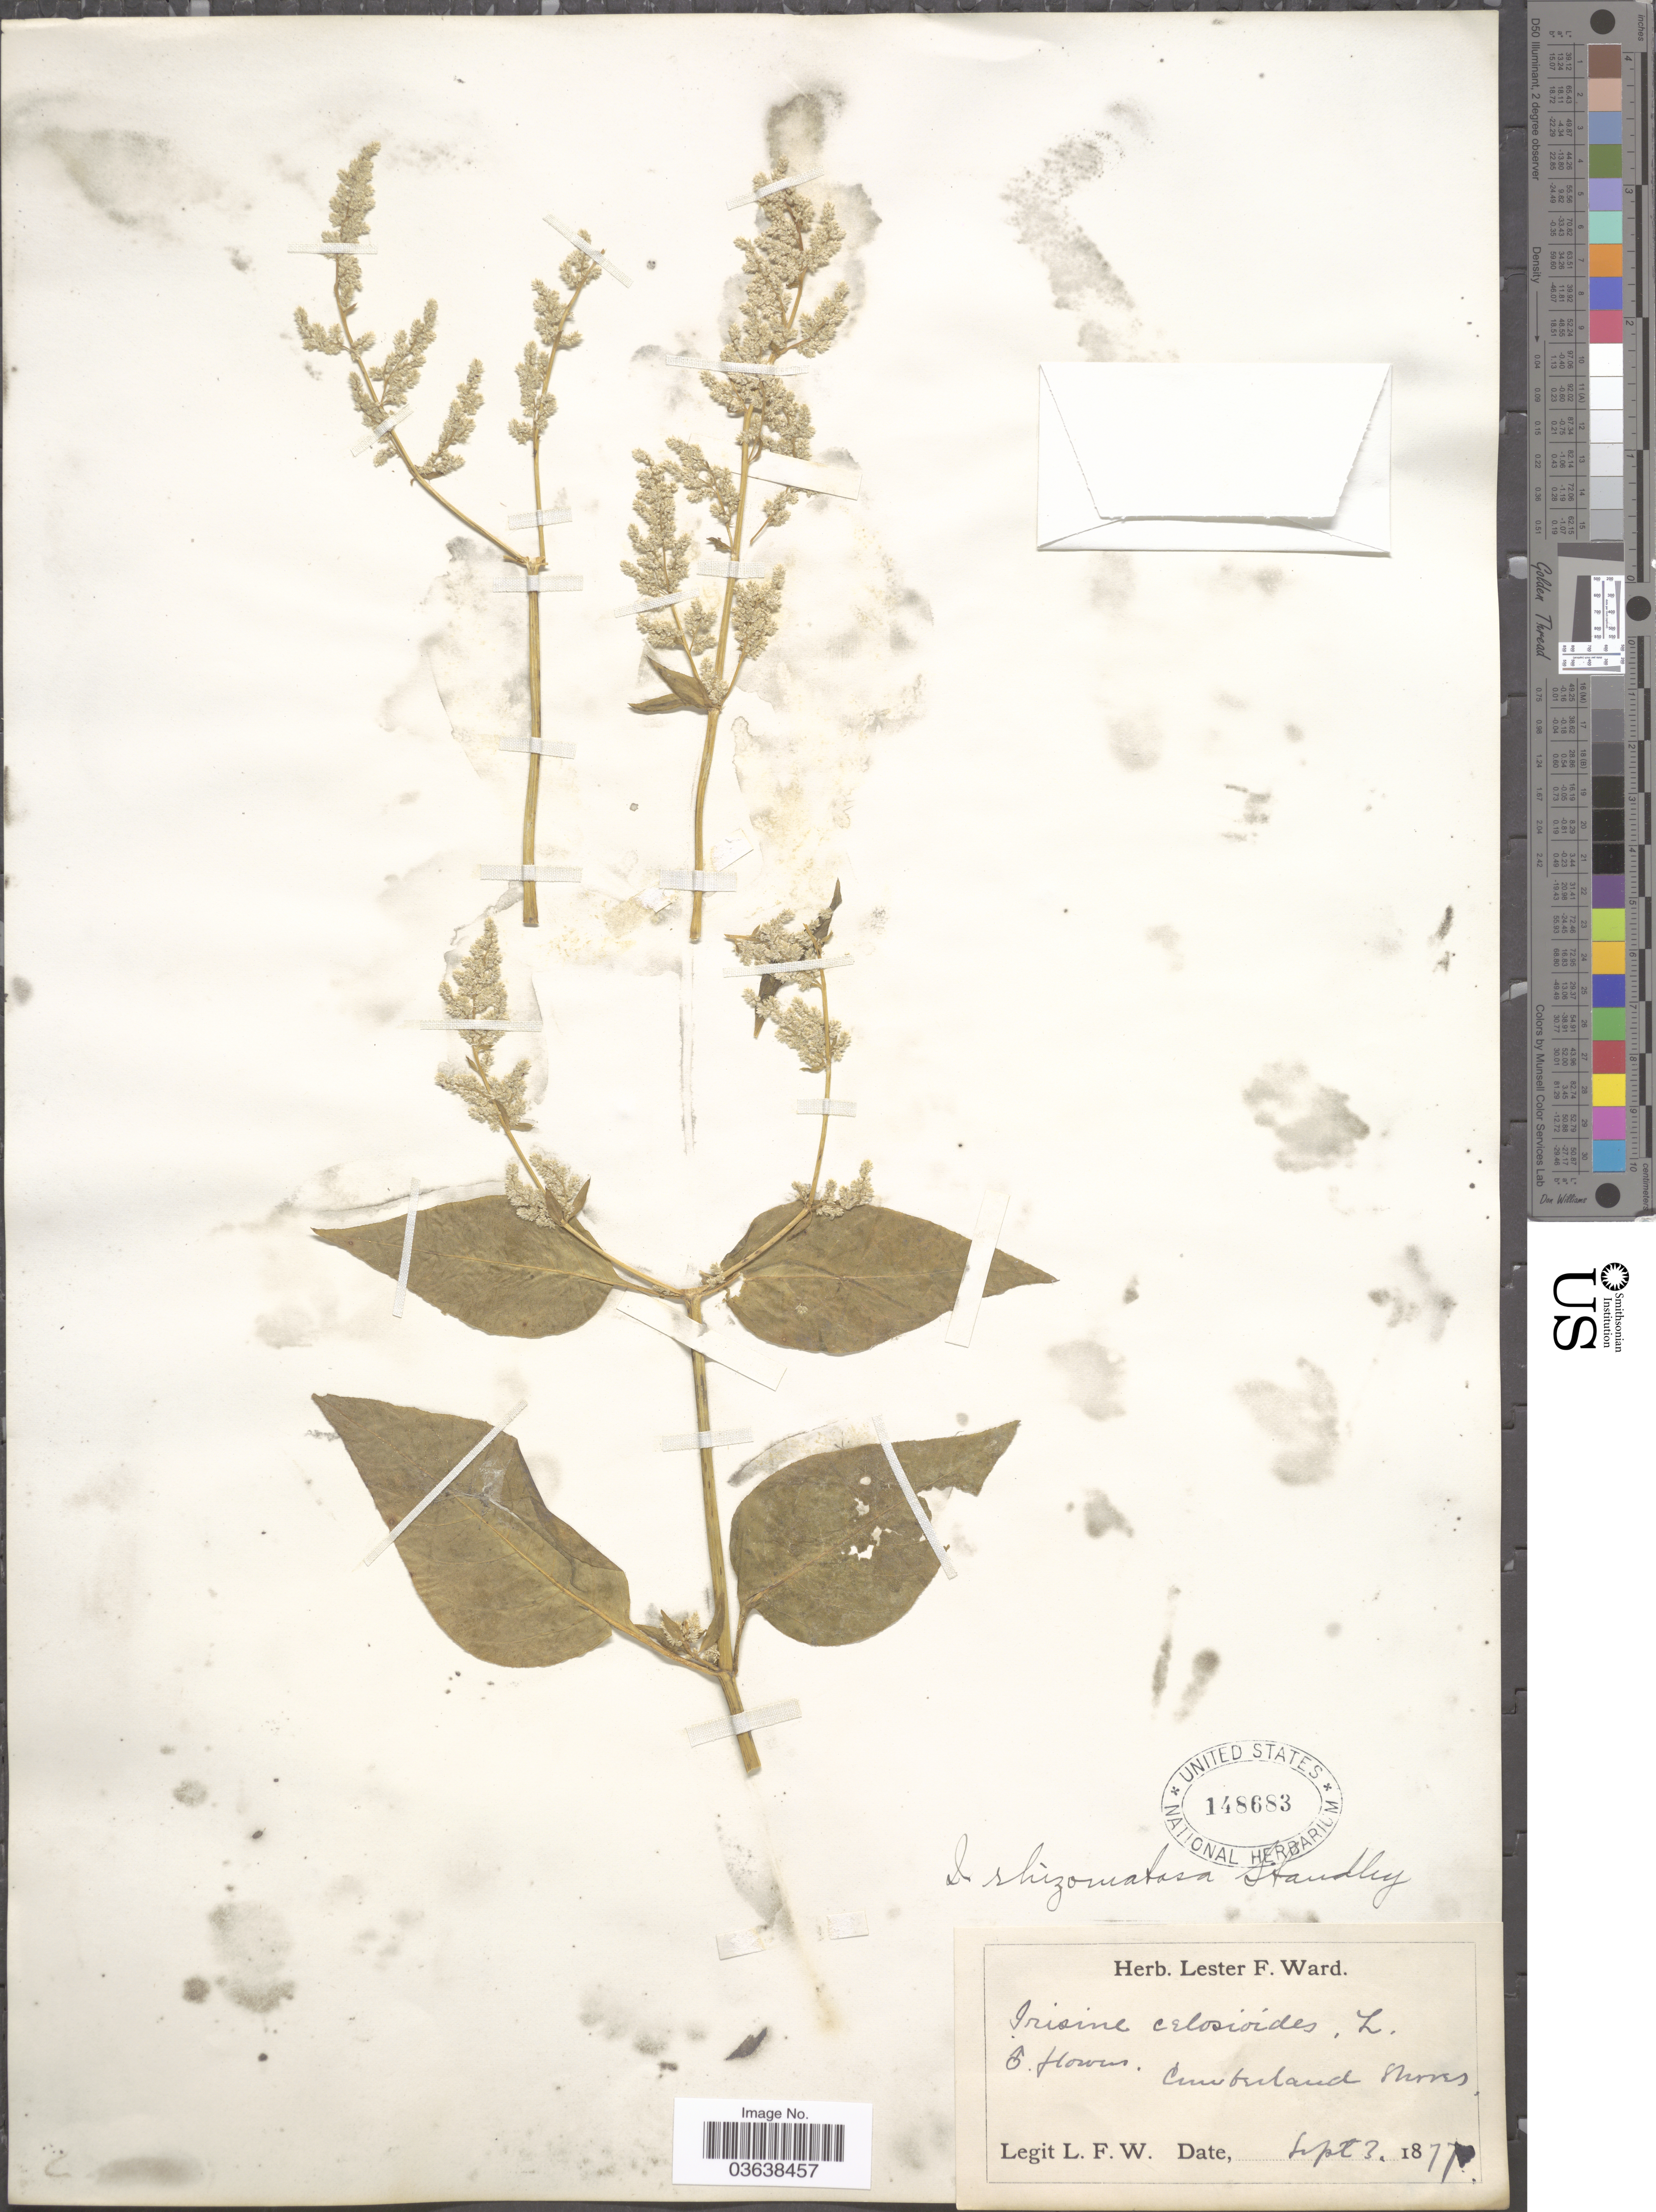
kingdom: Plantae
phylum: Tracheophyta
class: Magnoliopsida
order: Caryophyllales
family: Amaranthaceae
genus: Iresine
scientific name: Iresine rhizomatosa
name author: Standl.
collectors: L. F. Ward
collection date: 1877-09-03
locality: Cumberland shores.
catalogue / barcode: US 148683